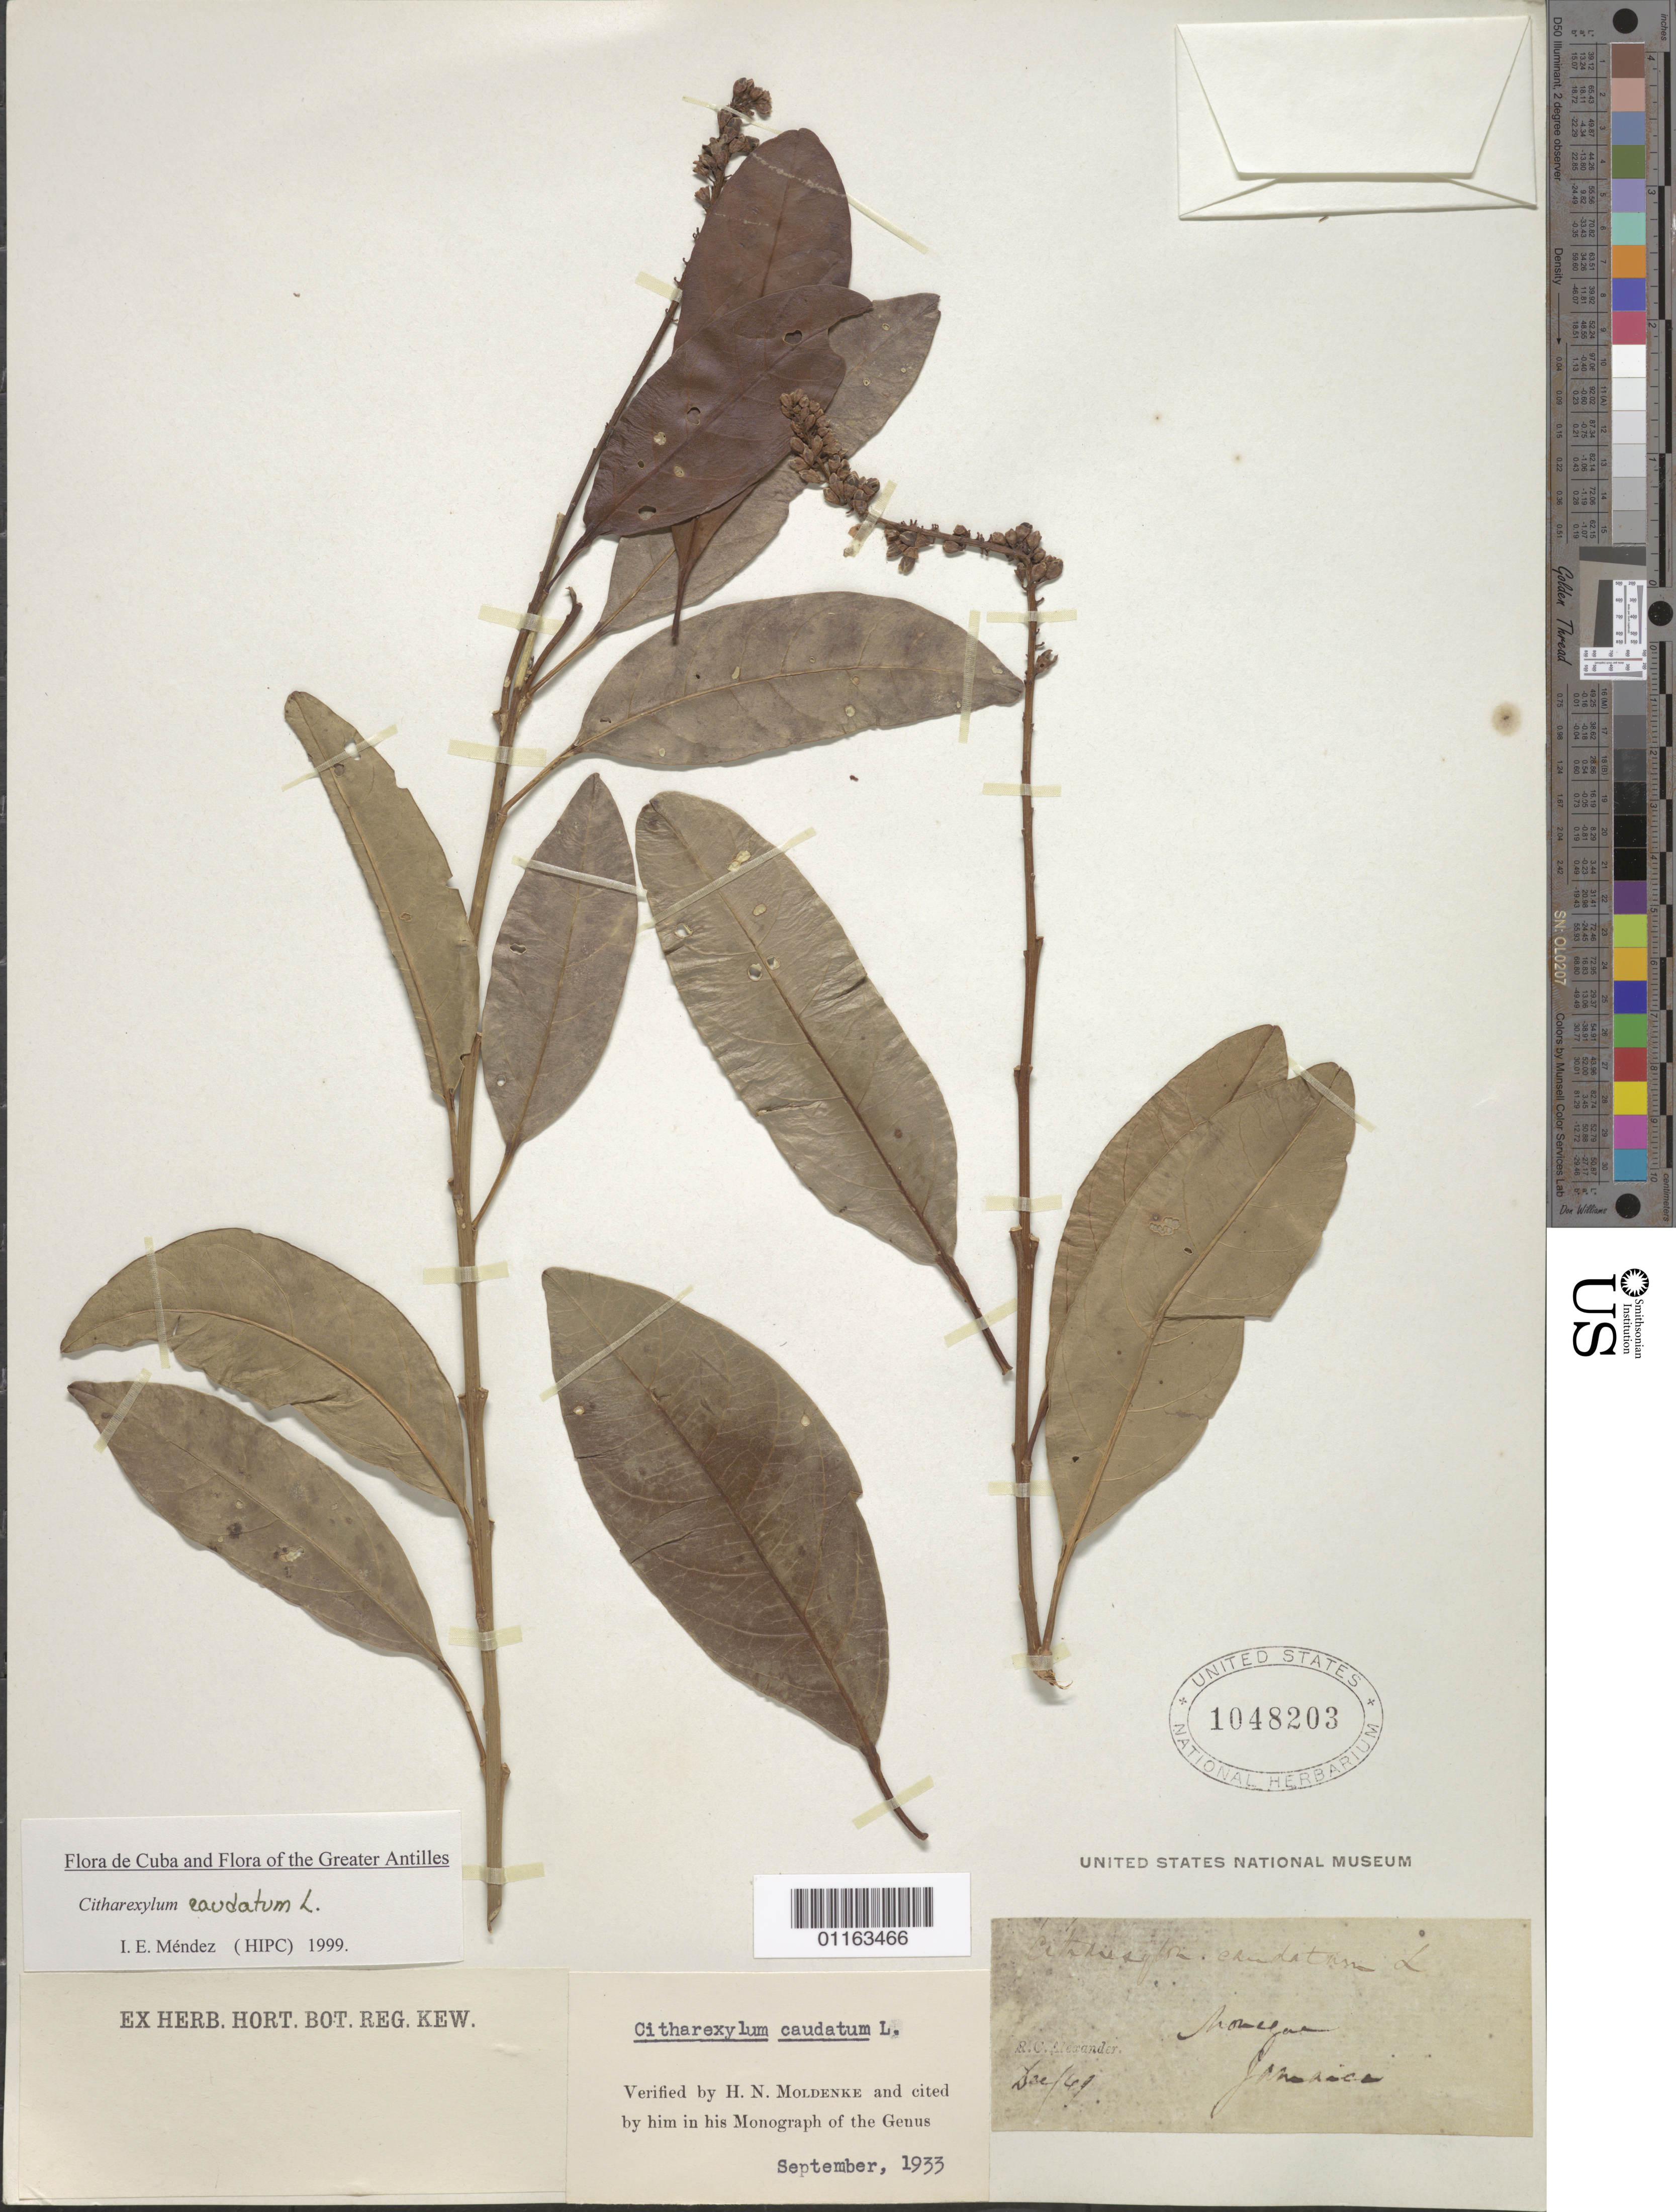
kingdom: Plantae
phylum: Tracheophyta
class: Magnoliopsida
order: Lamiales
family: Verbenaceae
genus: Citharexylum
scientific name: Citharexylum caudatum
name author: L.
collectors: R. C. Alexander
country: Jamaica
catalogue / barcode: US 1048203